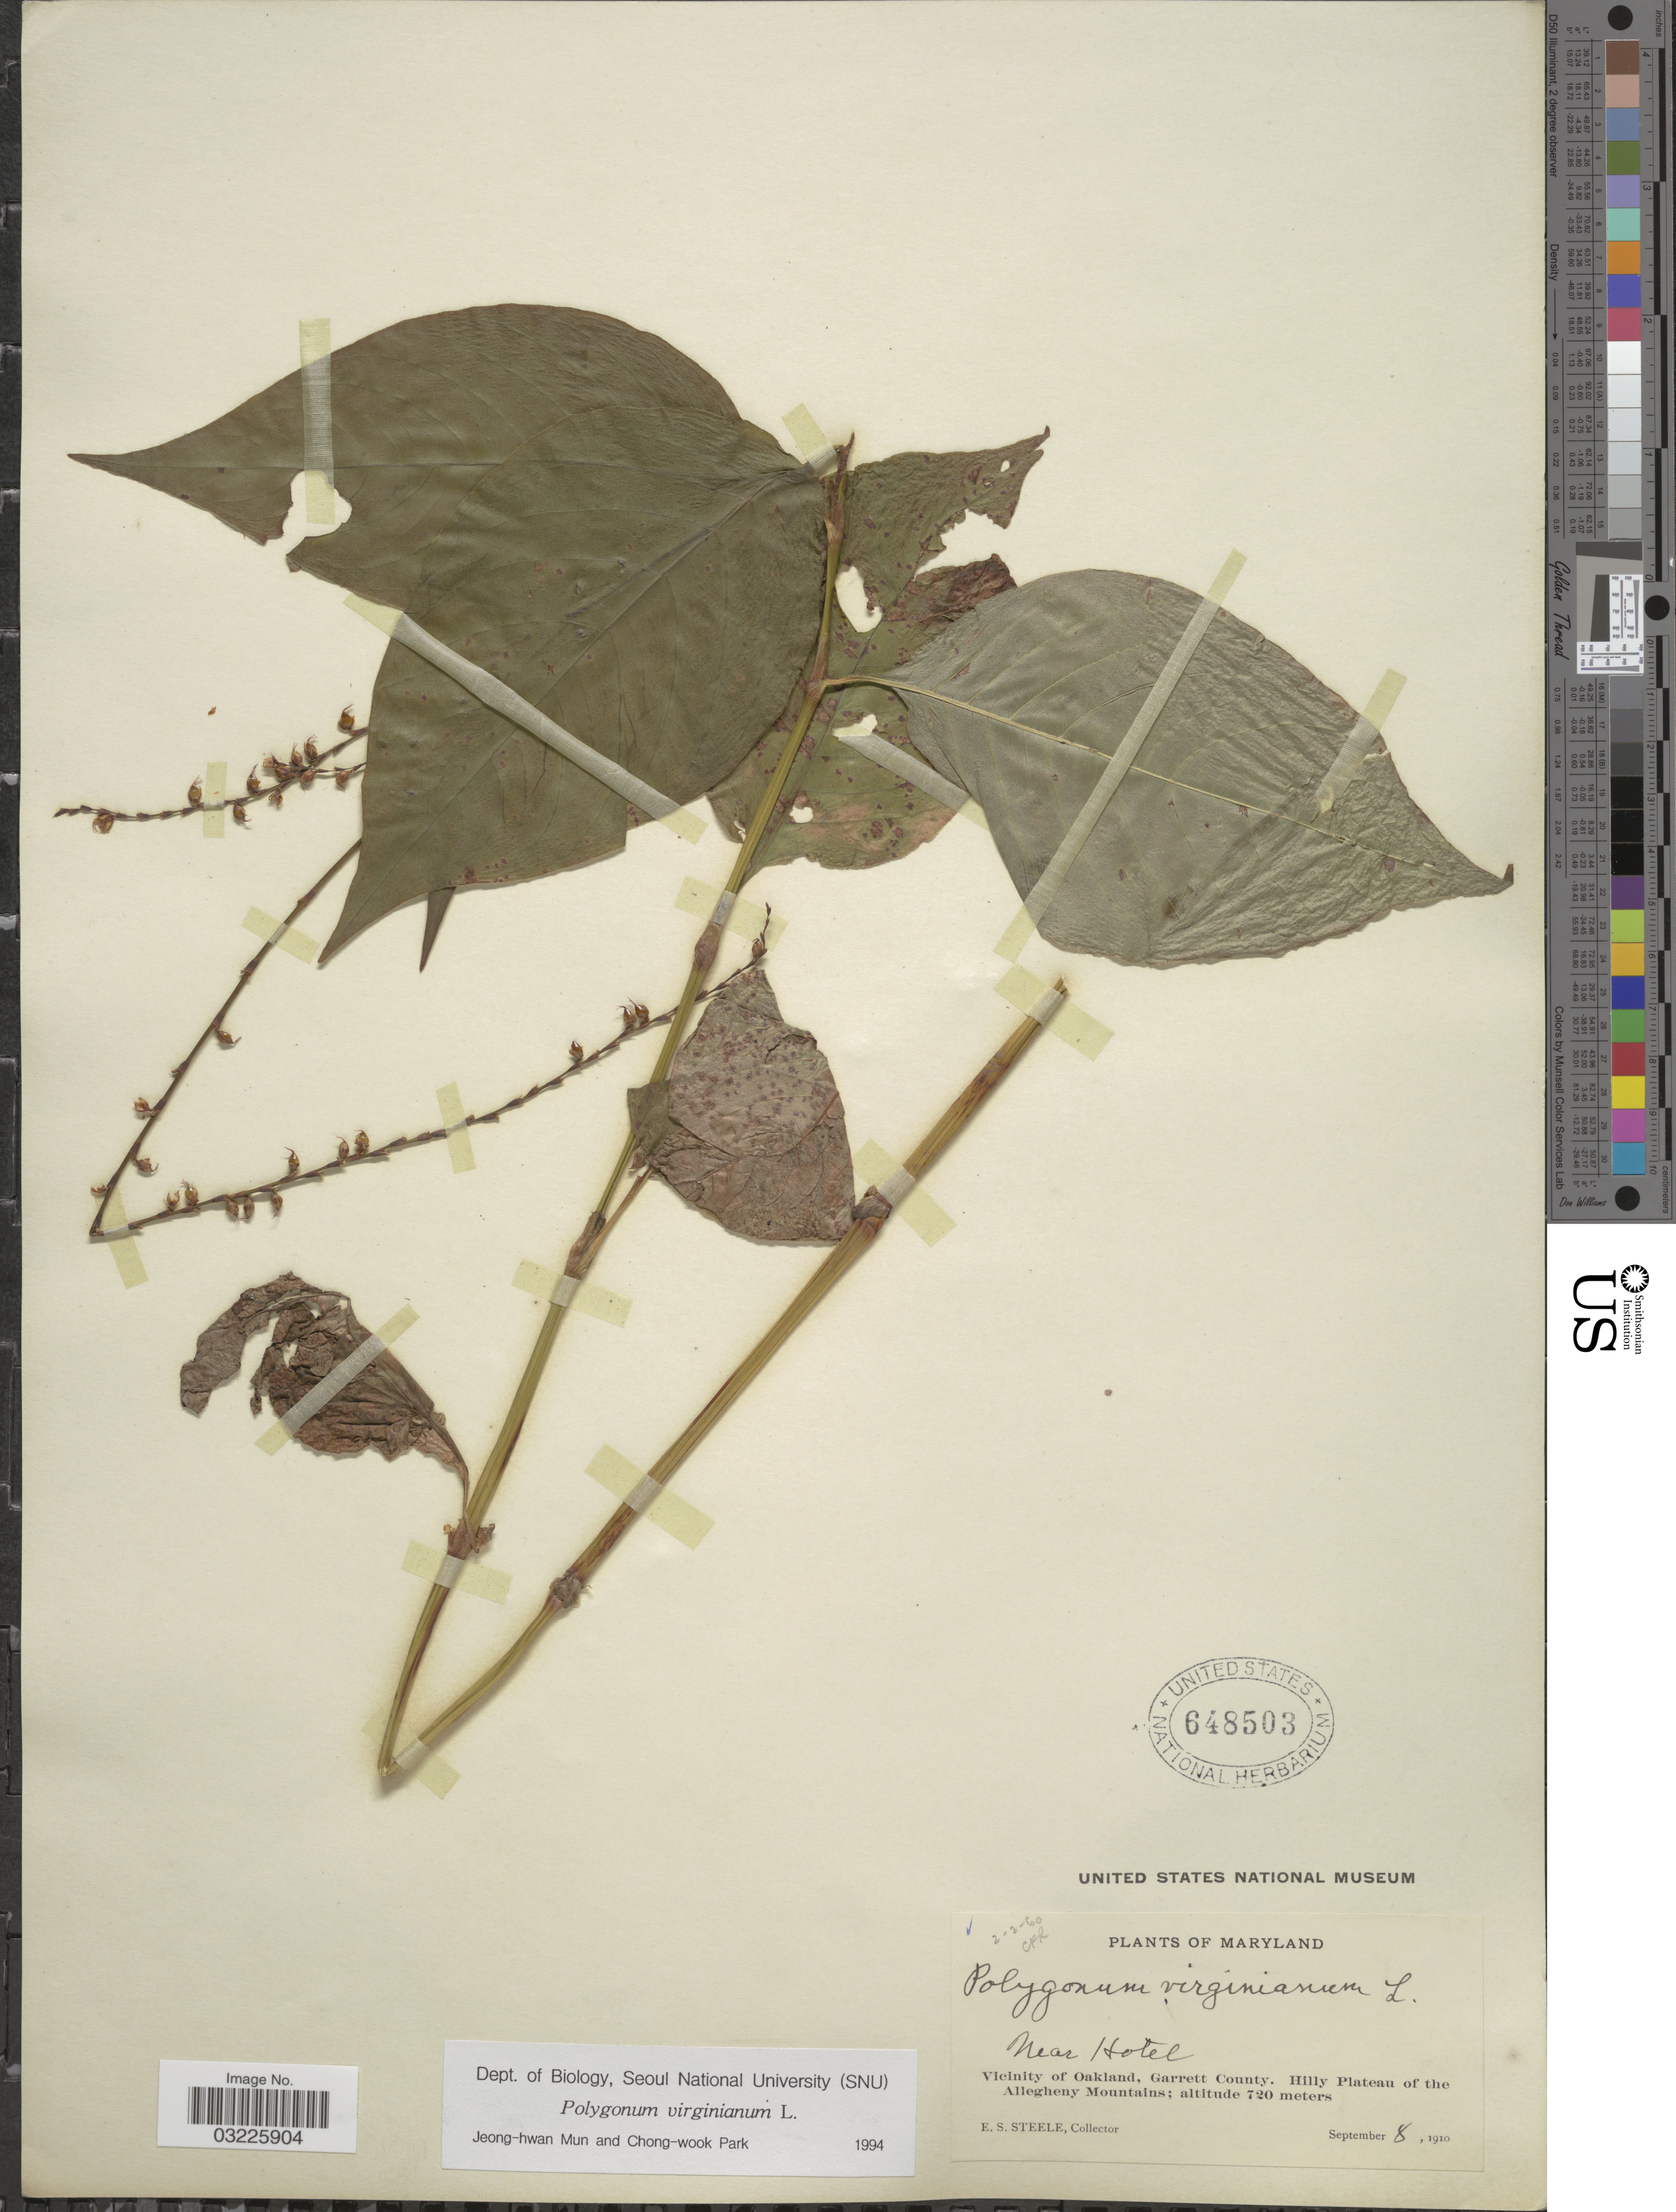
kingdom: Plantae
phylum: Tracheophyta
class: Magnoliopsida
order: Caryophyllales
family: Polygonaceae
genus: Persicaria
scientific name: Persicaria virginiana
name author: (L.) Gaertn.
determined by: Atha, D. E.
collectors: E. Steele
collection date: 1910-09-08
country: United States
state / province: Maryland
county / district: Garrett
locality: Near Hotel. Vicinity of Oakland, Garrett County. Hill Plateau of the Allegheny Mountains.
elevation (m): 720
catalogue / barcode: US 648503